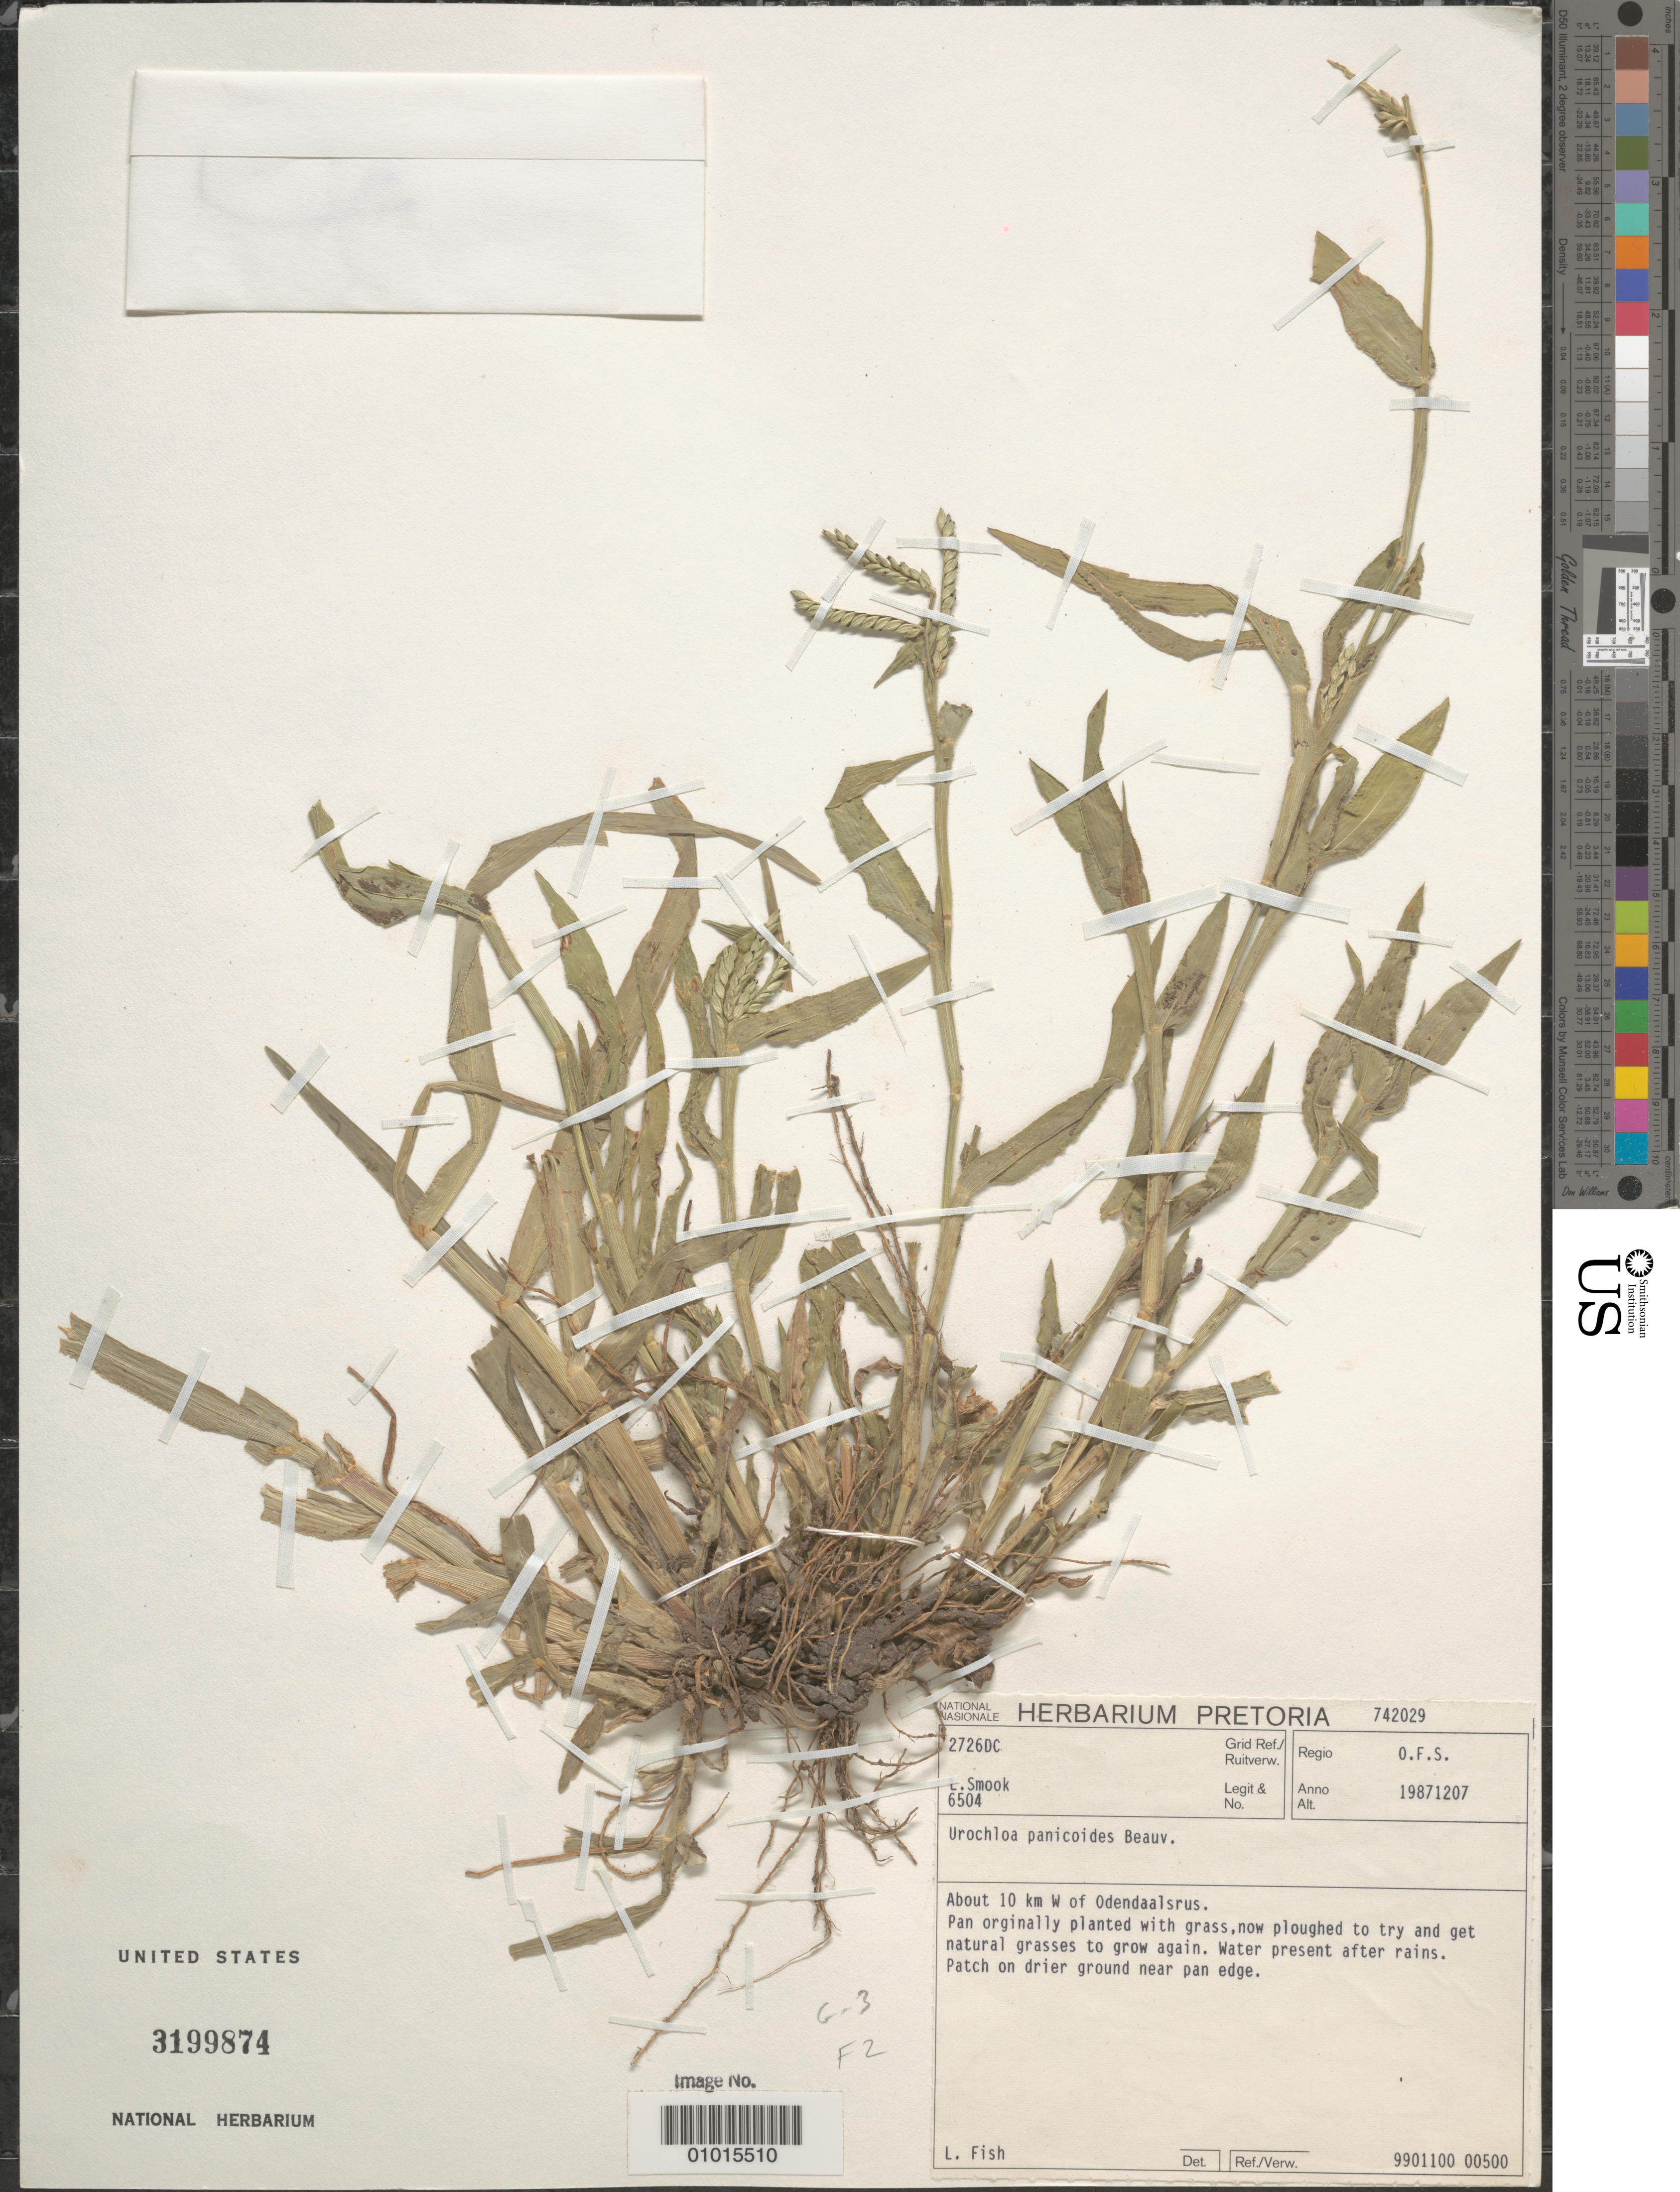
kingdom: Plantae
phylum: Tracheophyta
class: Liliopsida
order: Poales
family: Poaceae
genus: Urochloa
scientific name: Urochloa panicoides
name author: P. Beauv.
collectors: L. Smook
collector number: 6504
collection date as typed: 07 Dec 1987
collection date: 1987-12-07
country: South Africa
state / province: Gauteng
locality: Pretoria. Odendaalsrus.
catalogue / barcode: US 3199874